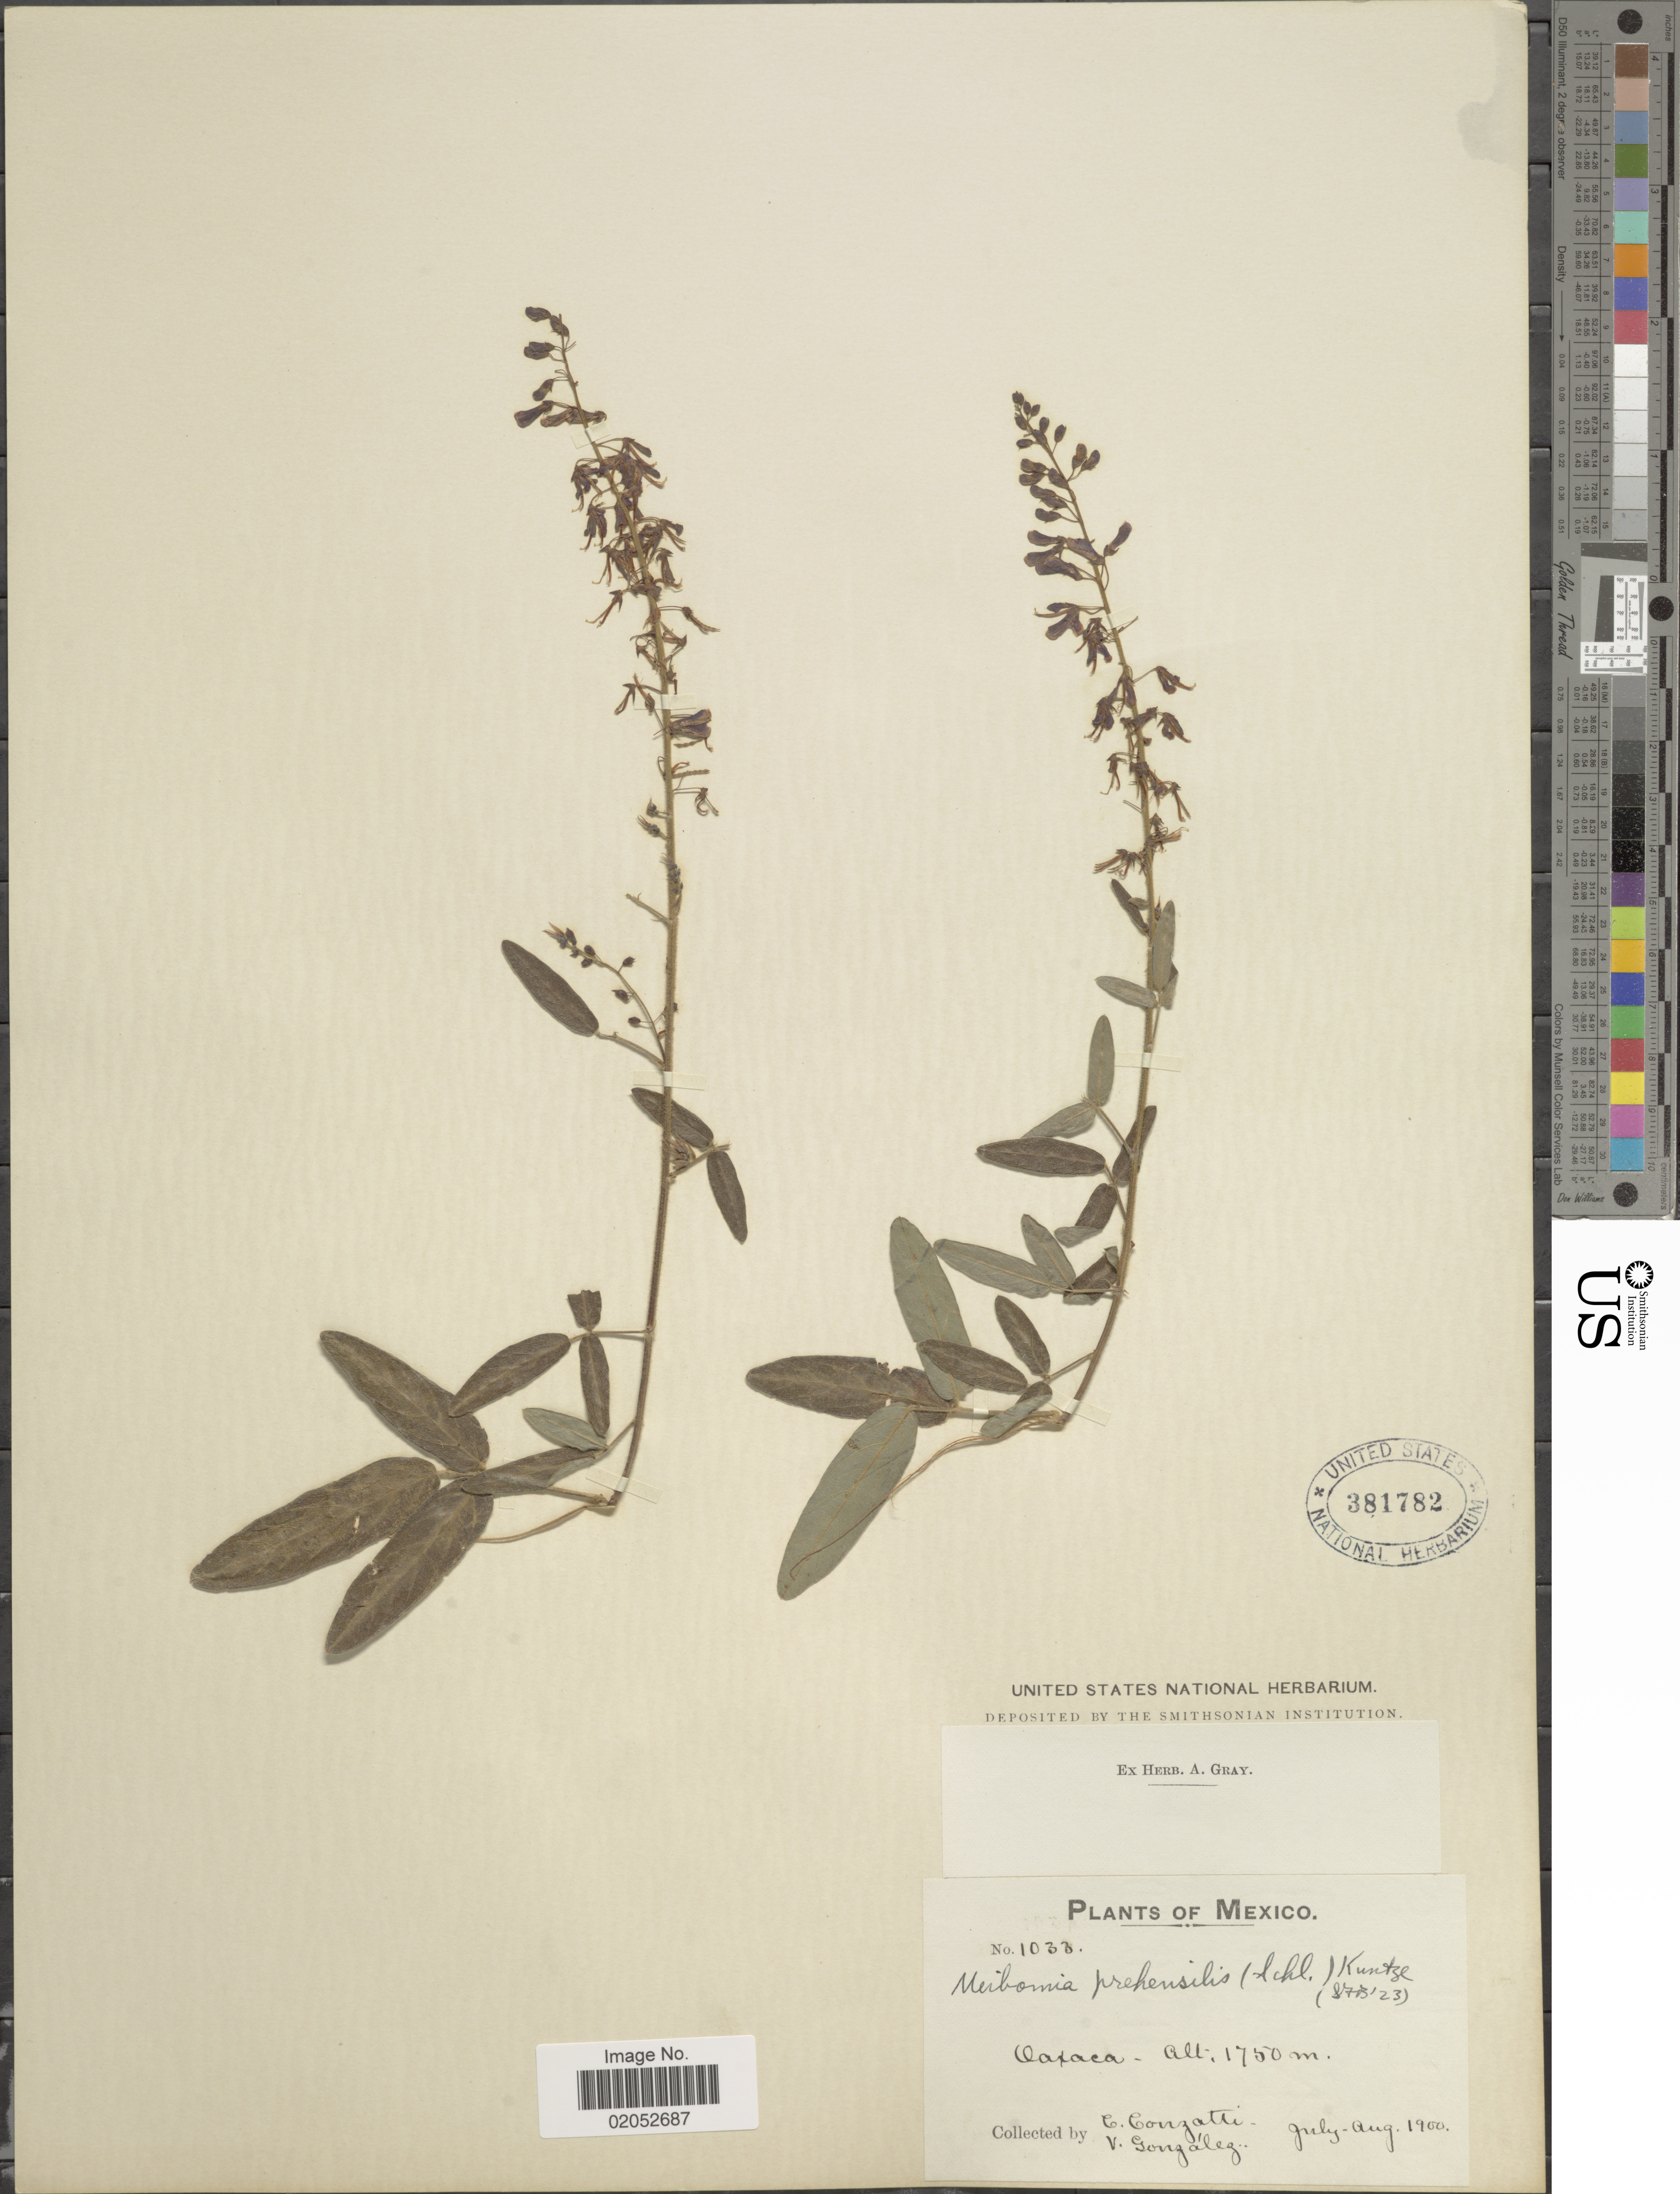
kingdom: Plantae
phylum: Tracheophyta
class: Magnoliopsida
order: Fabales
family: Fabaceae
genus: Desmodium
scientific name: Desmodium prehensile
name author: Schltdl.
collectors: C. Conzatti & V. González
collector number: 1033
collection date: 1900-07/1900-08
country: Mexico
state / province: Oaxaca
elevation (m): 1750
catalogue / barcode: US 381782